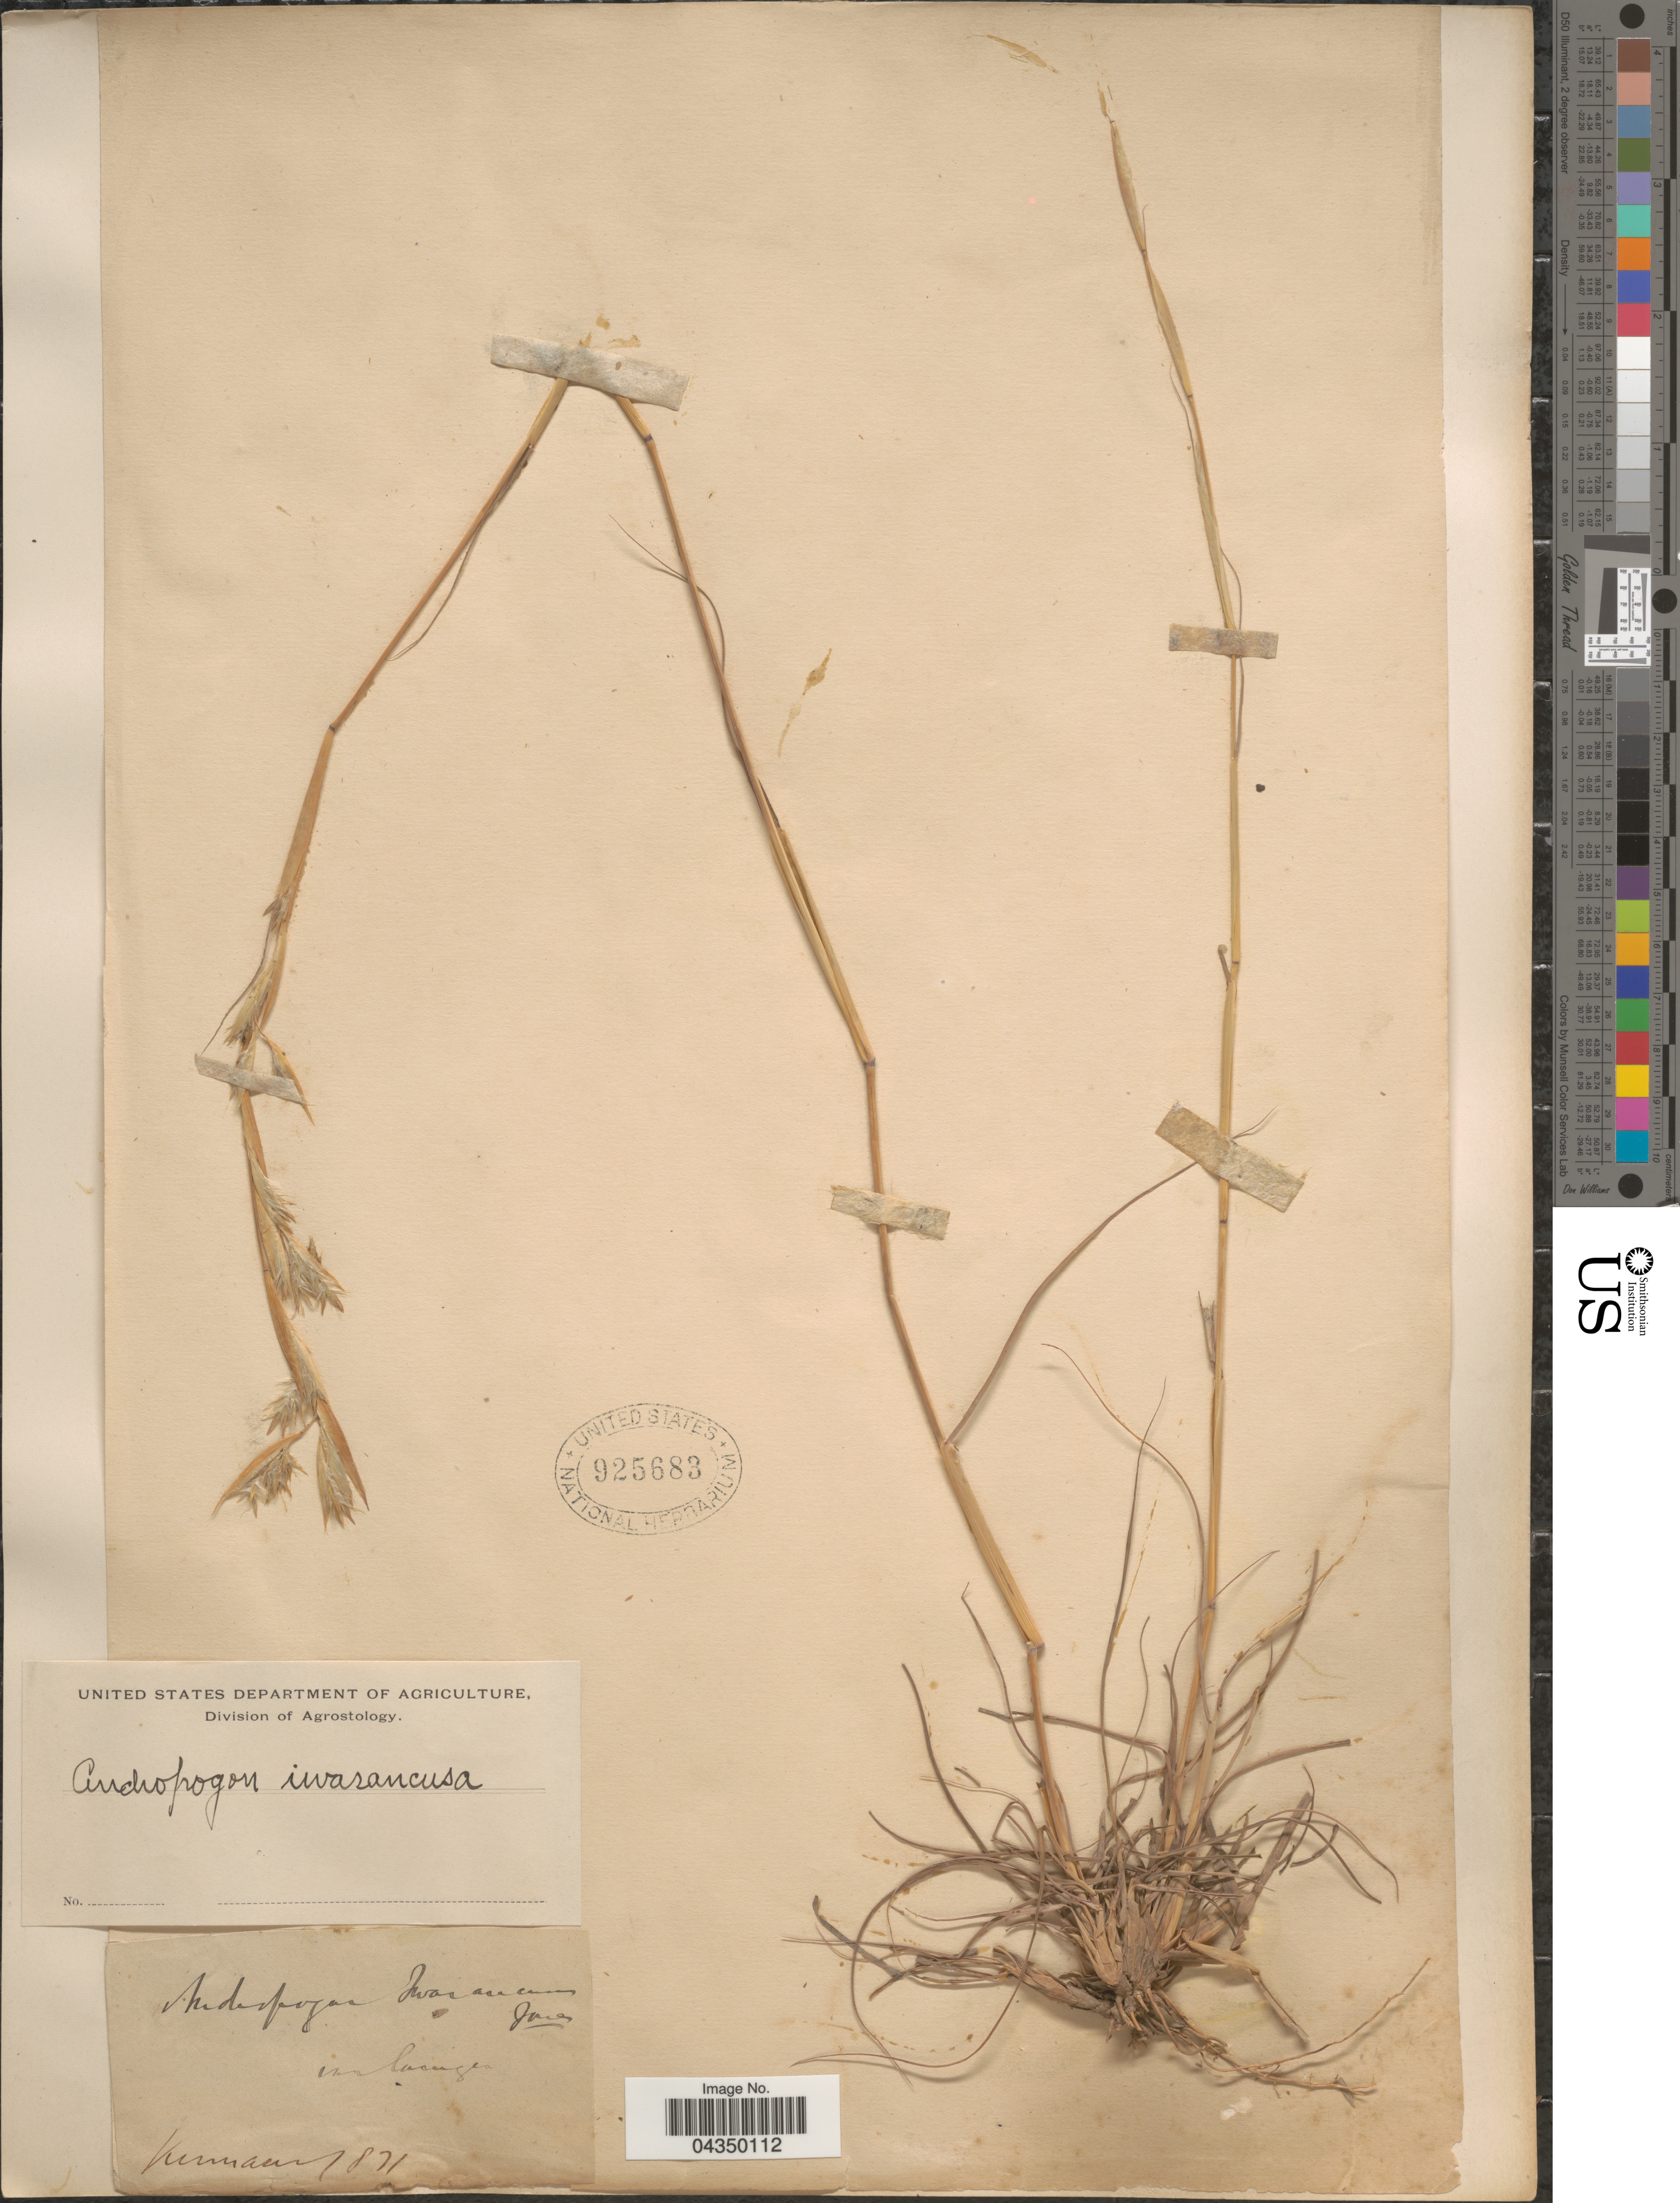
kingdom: Plantae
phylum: Tracheophyta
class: Liliopsida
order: Poales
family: Poaceae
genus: Cymbopogon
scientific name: Cymbopogon schoenanthus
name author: (L.) Spreng.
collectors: Kerman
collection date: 1871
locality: Inalange. [interpreted]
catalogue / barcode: US 925683